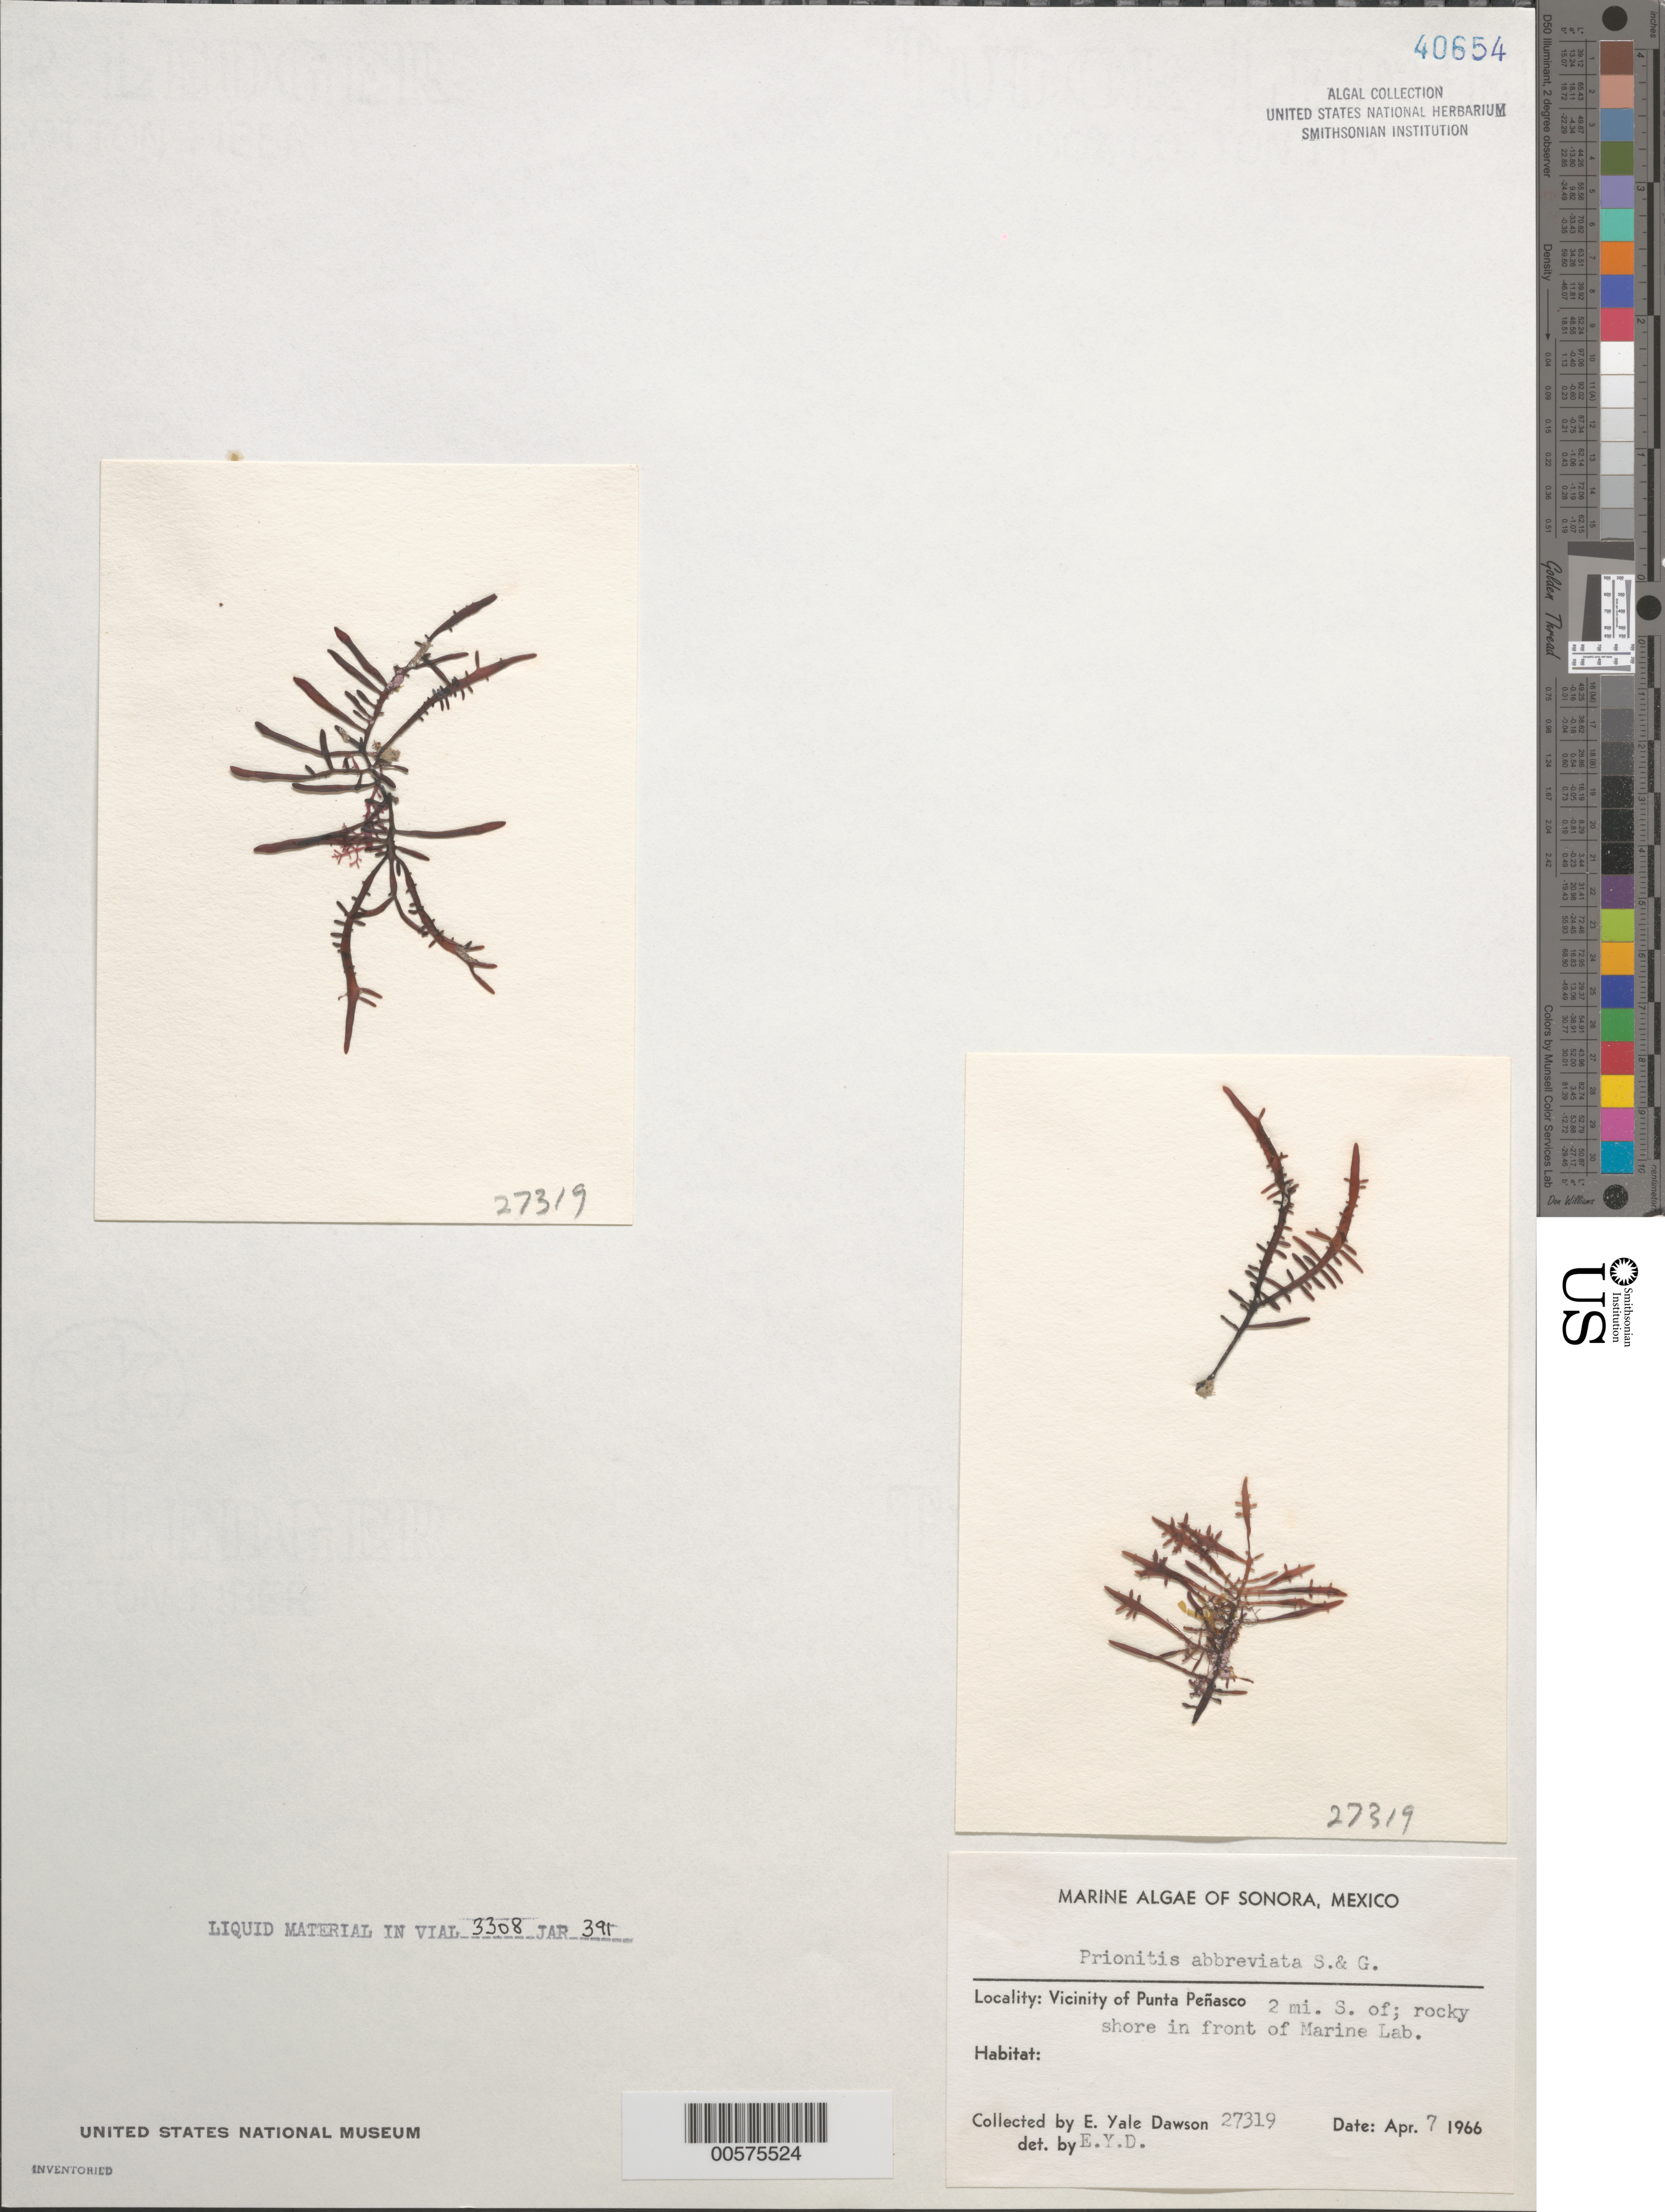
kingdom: Plantae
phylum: Rhodophyta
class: Florideophyceae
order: Cryptonemiales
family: Cryptonemiaceae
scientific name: Prionitis abbreviata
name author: Setchell & N.L. Gardner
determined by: Dawson, E. Y.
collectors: E. Y. Dawson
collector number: EYD 27319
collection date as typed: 07 Apr 1966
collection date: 1966-04-07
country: Mexico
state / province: Sonora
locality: Marine laboratory shore, 2 miles south of Punta Penasco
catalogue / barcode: US 40654